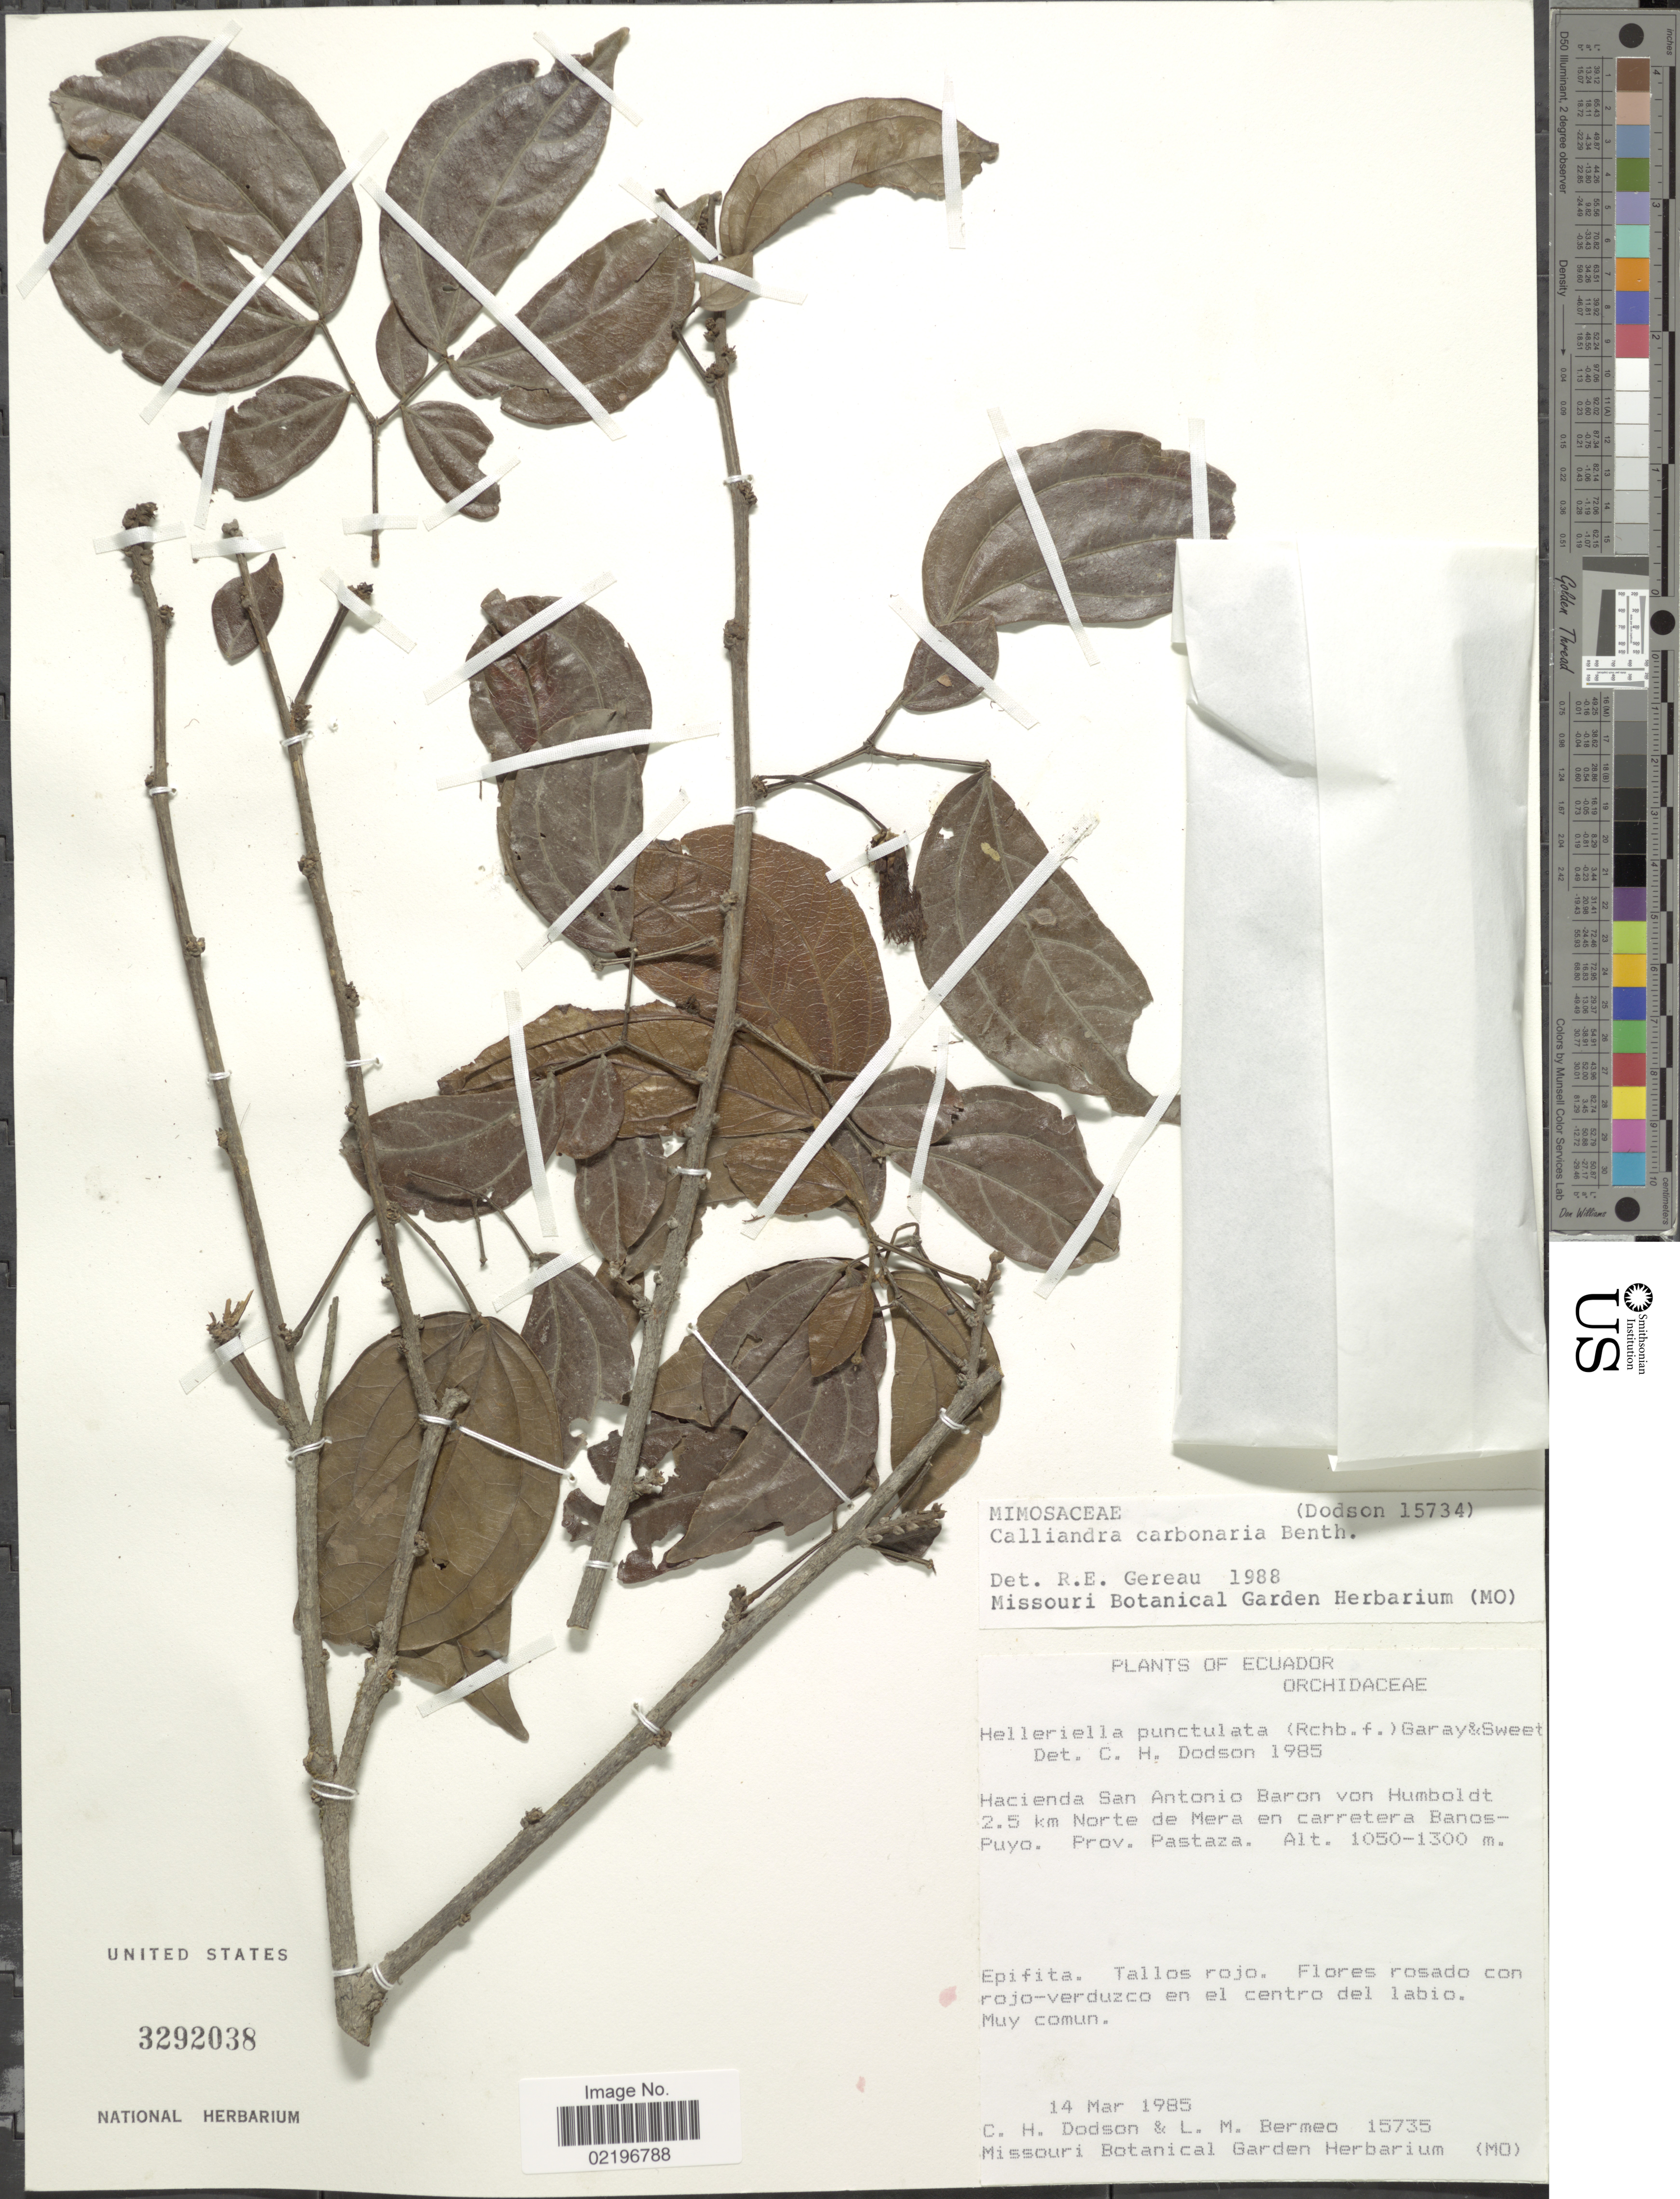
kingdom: Plantae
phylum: Tracheophyta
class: Magnoliopsida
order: Fabales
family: Fabaceae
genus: Calliandra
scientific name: Calliandra trinervia var. paniculans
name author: Barneby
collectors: C. H. Dodson & L. Bermeo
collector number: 15735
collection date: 1985-03-14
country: Ecuador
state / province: Pastaza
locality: Hacienda San Antonio Baron van Humboldt 2.5 km Norte de Mera en carretera Banos - Puyo.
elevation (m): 1050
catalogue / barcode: US 3292038